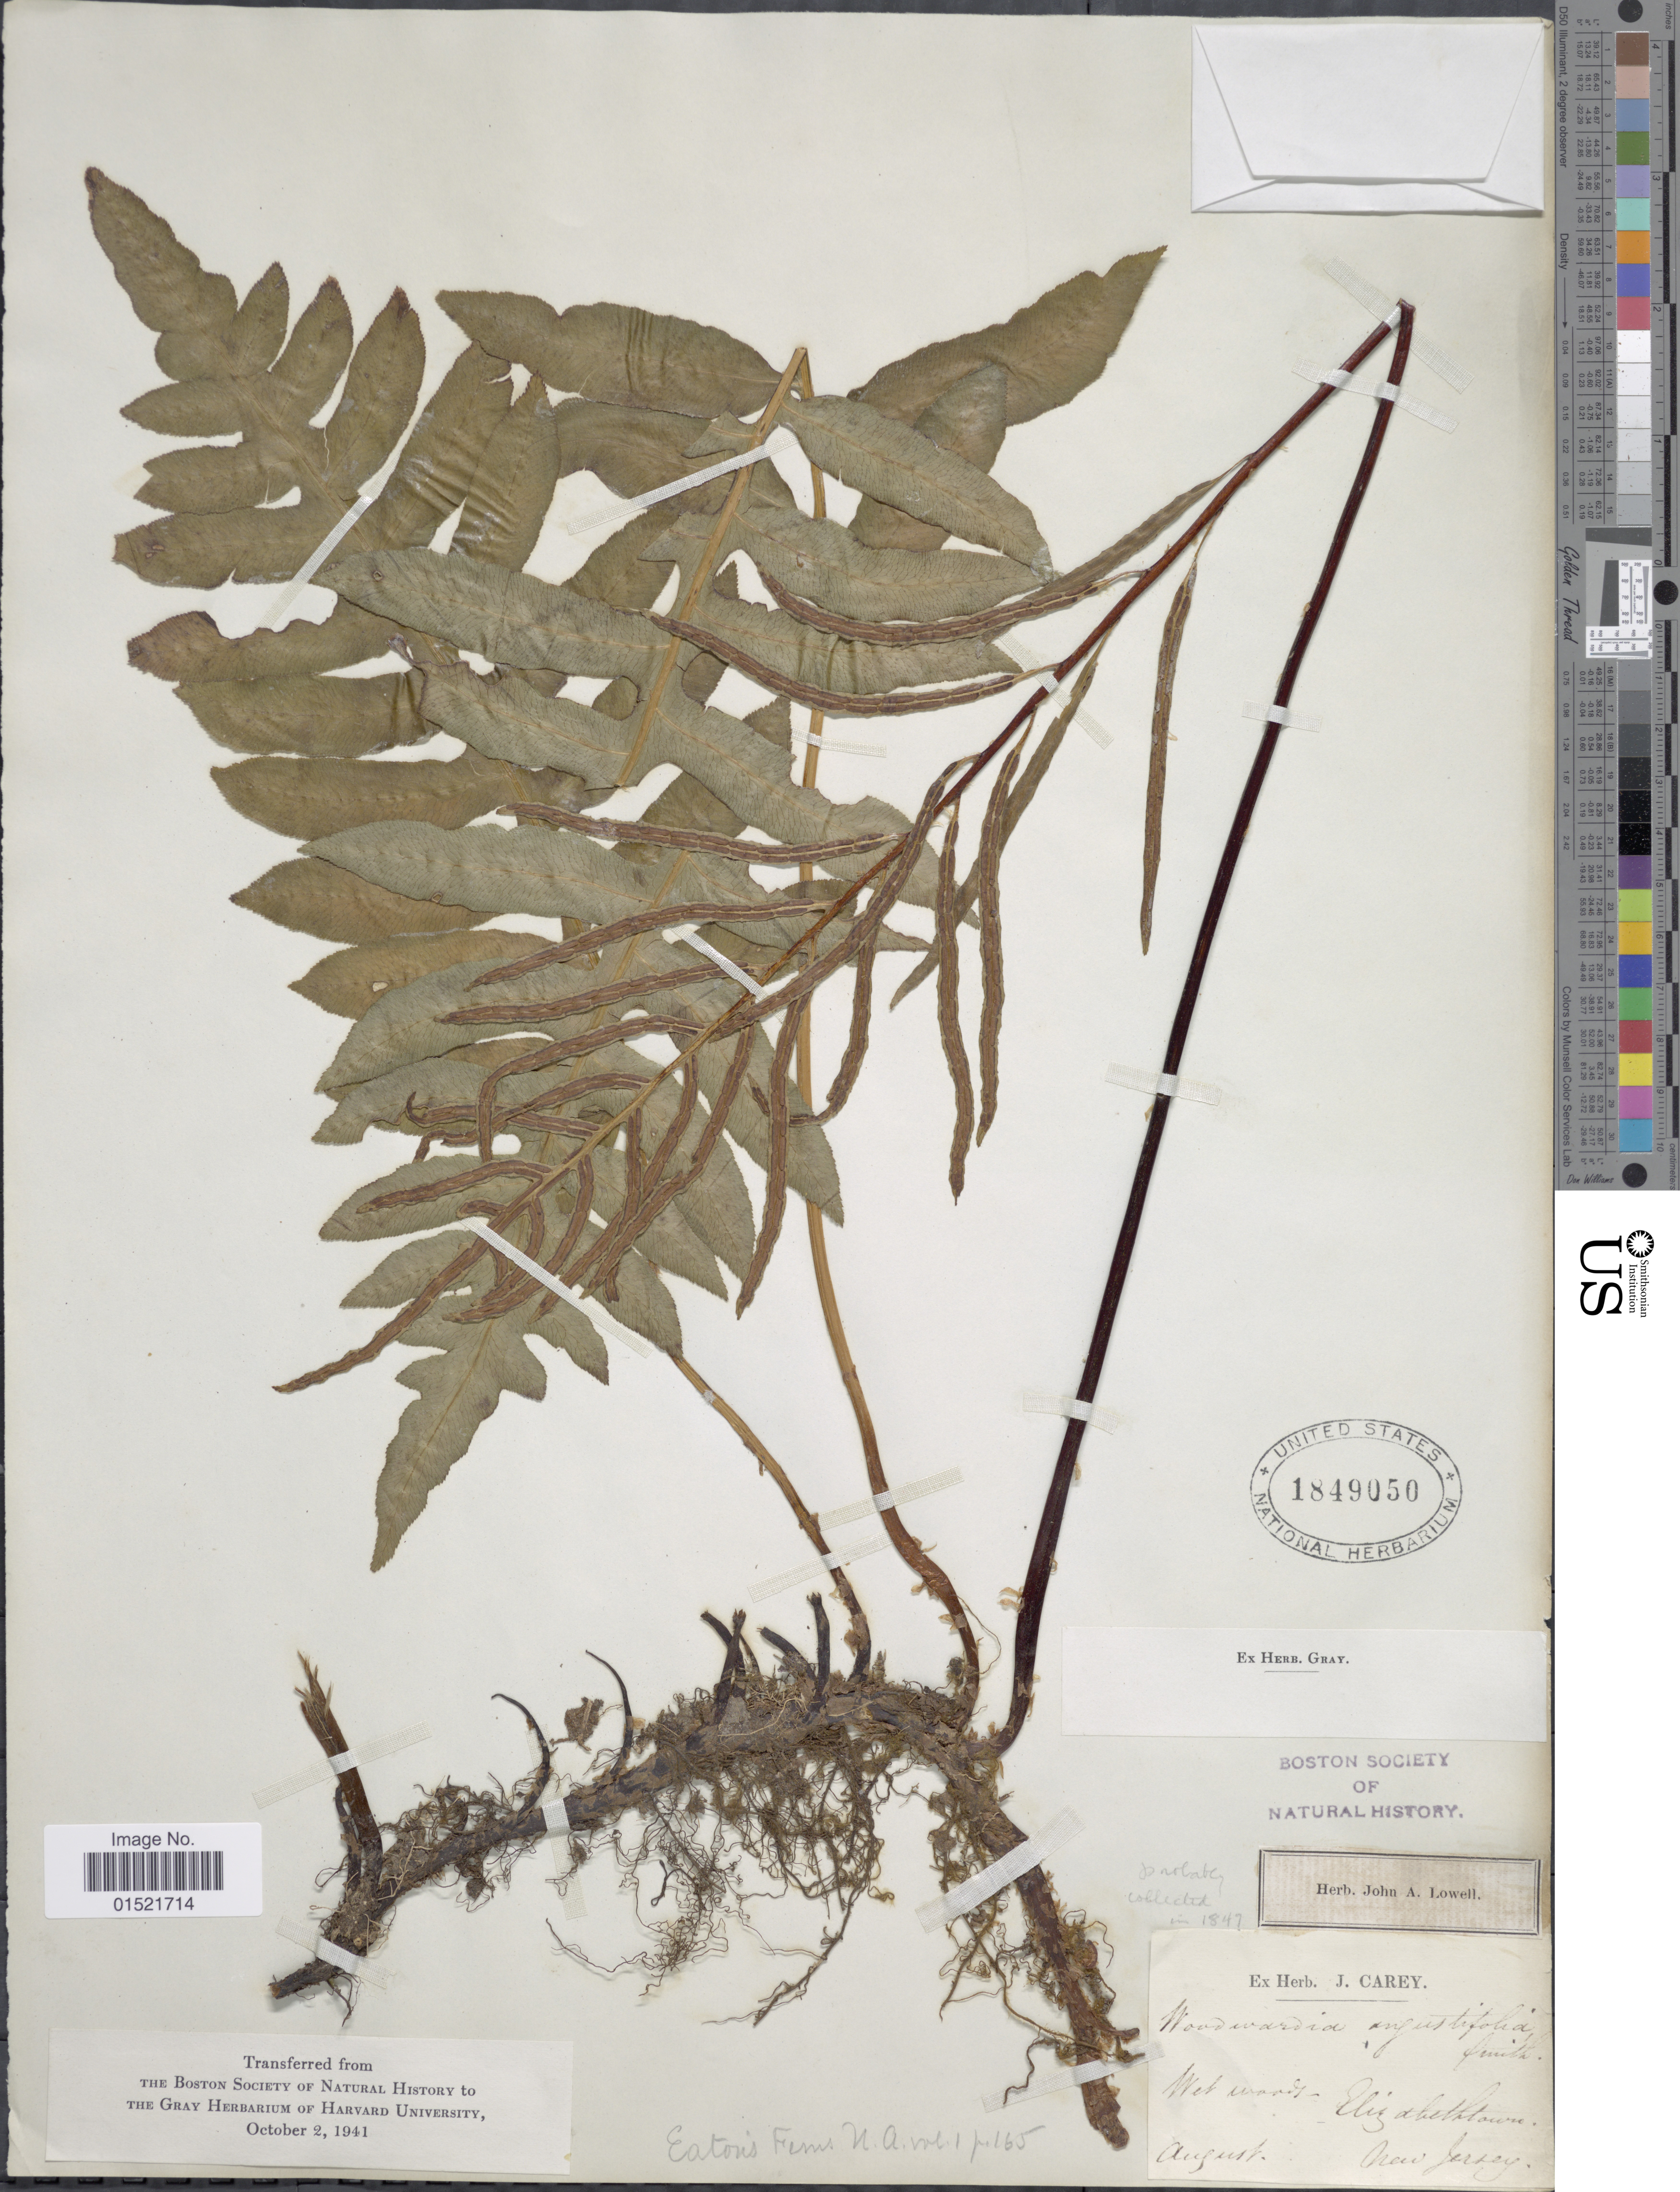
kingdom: Plantae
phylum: Tracheophyta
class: Polypodiopsida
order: Polypodiales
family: Blechnaceae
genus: Woodwardia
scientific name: Woodwardia areolata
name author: (L.) T. Moore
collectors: August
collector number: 165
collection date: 1847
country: United States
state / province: New Jersey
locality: Elizabethtown, New Jersey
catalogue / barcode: US 1849050